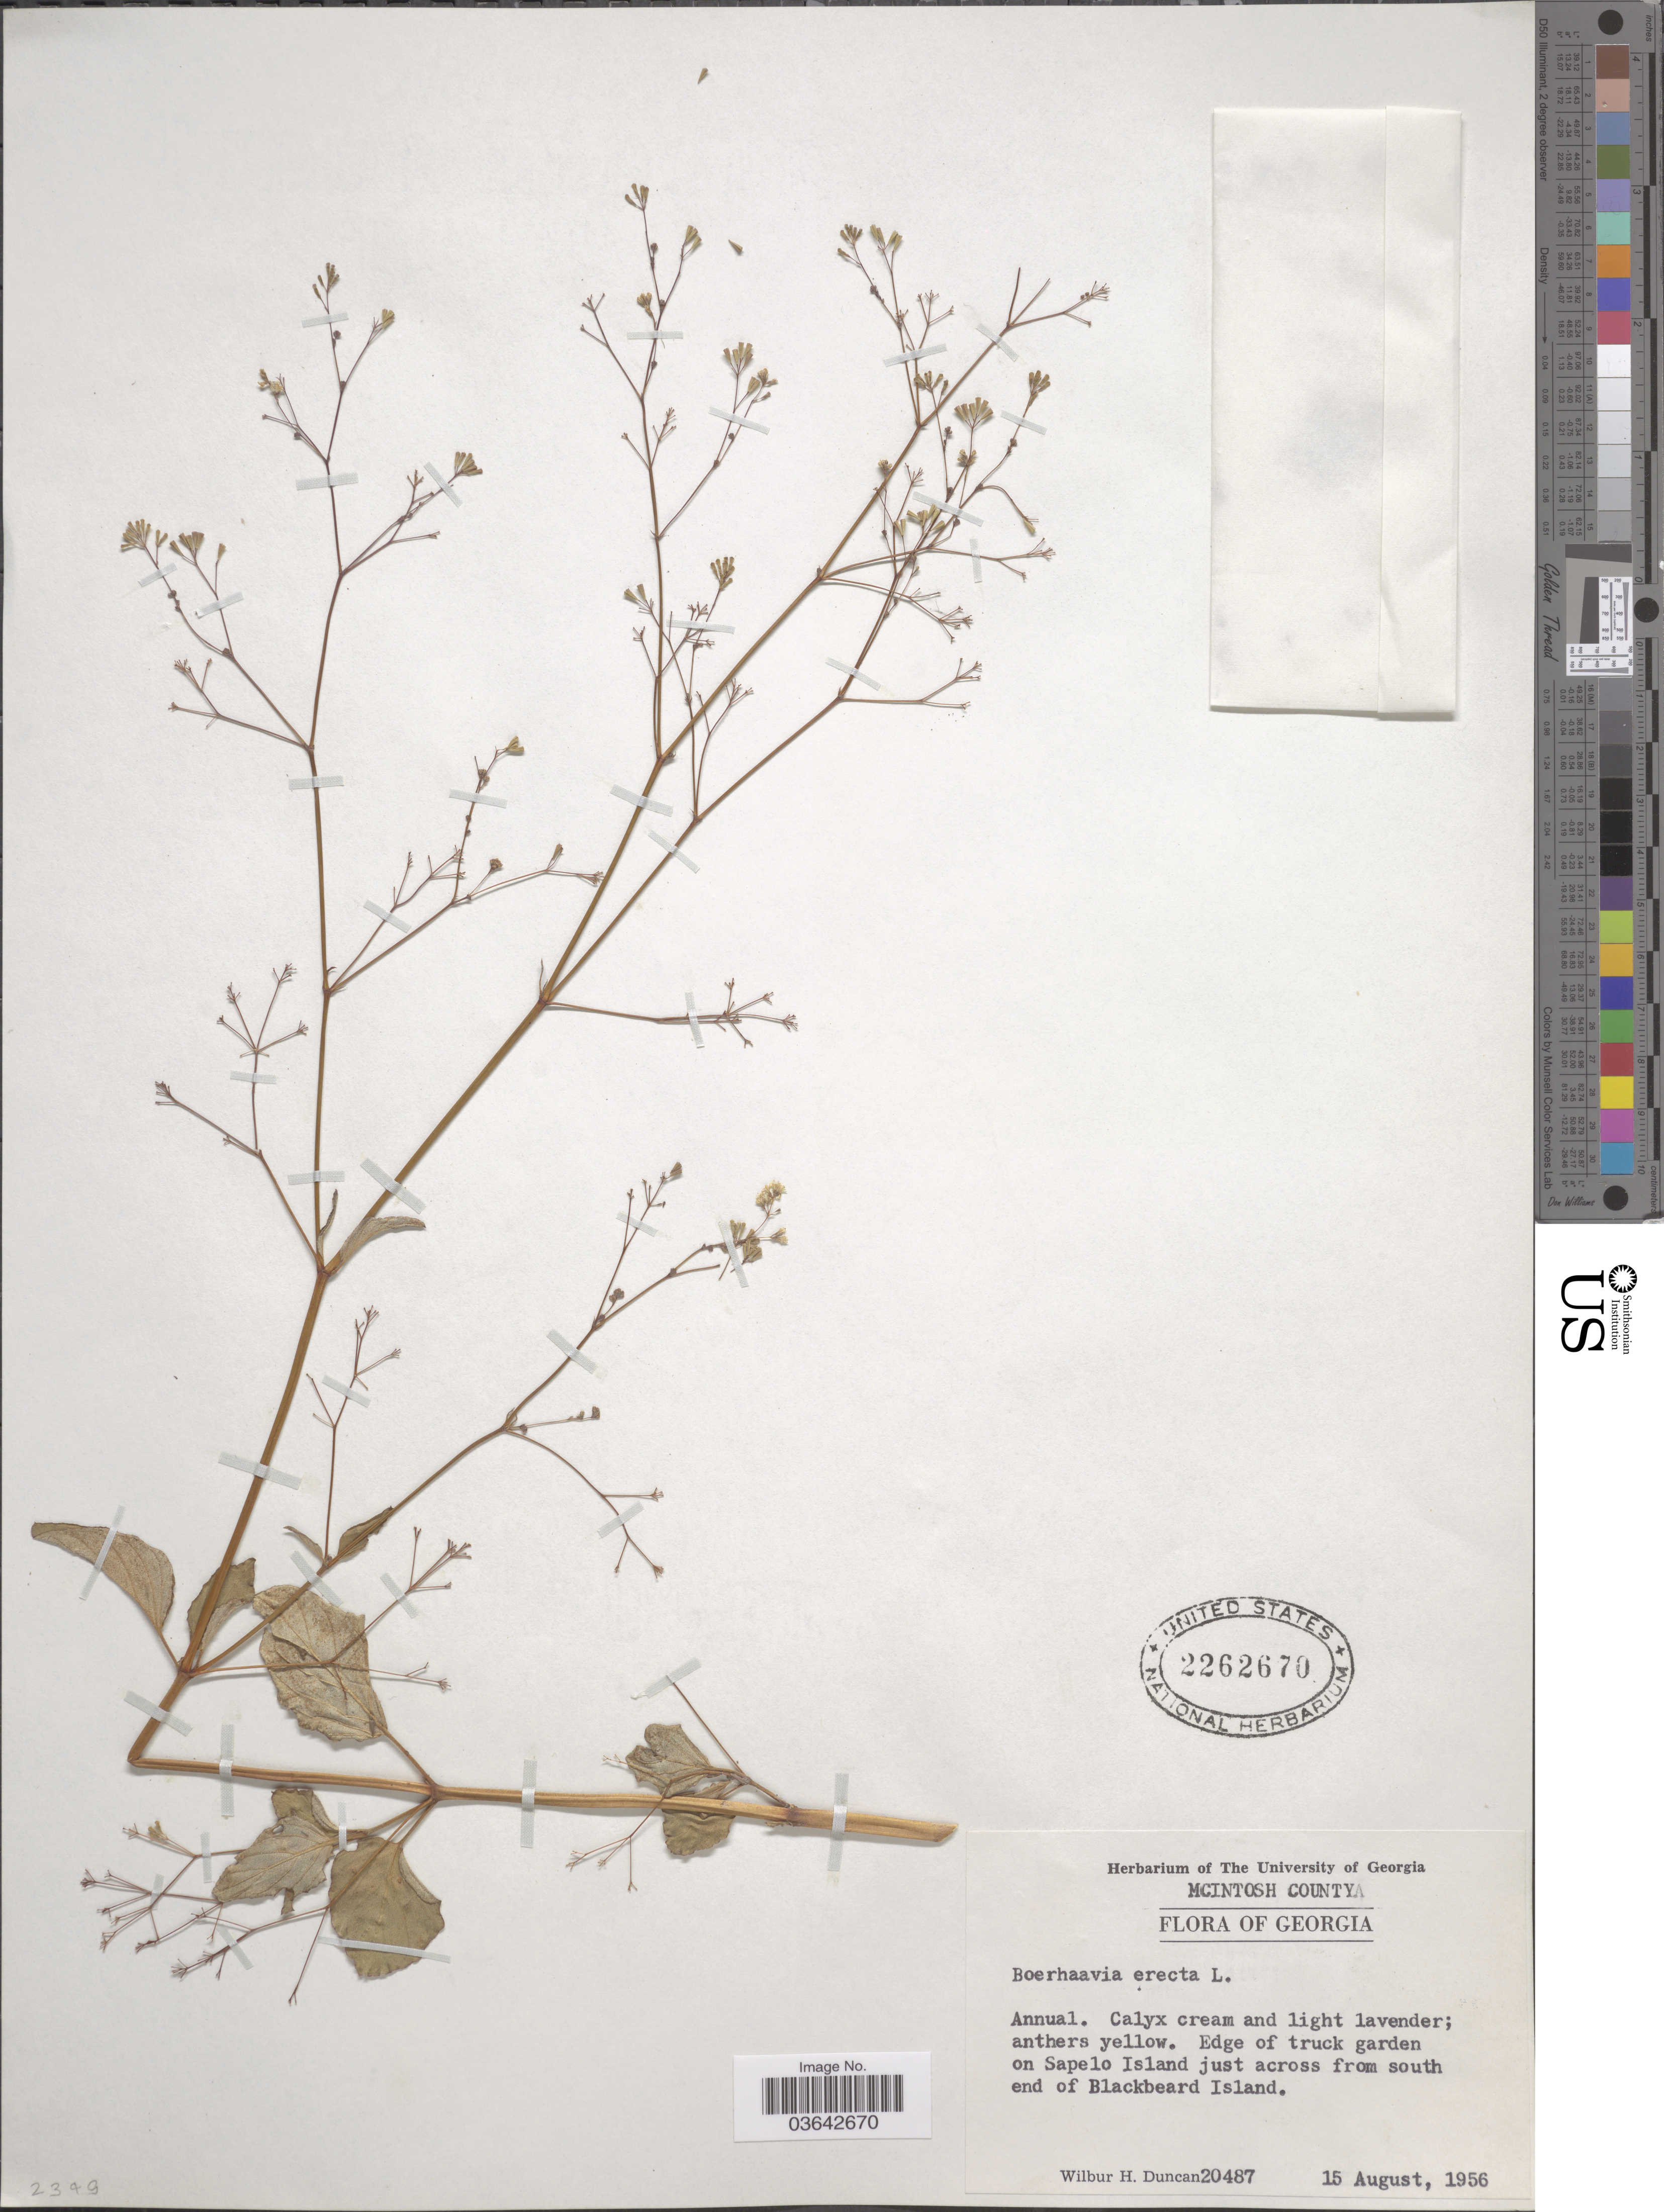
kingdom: Plantae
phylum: Tracheophyta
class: Magnoliopsida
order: Caryophyllales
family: Nyctaginaceae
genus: Boerhavia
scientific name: Boerhavia erecta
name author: L.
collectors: W. H. Duncan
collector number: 20487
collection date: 1956-08-15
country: United States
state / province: Georgia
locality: Mcintosh County. Edge of truck garden in Sapelo Island just across from south end of Blackbeard Island.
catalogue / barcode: US 2262670